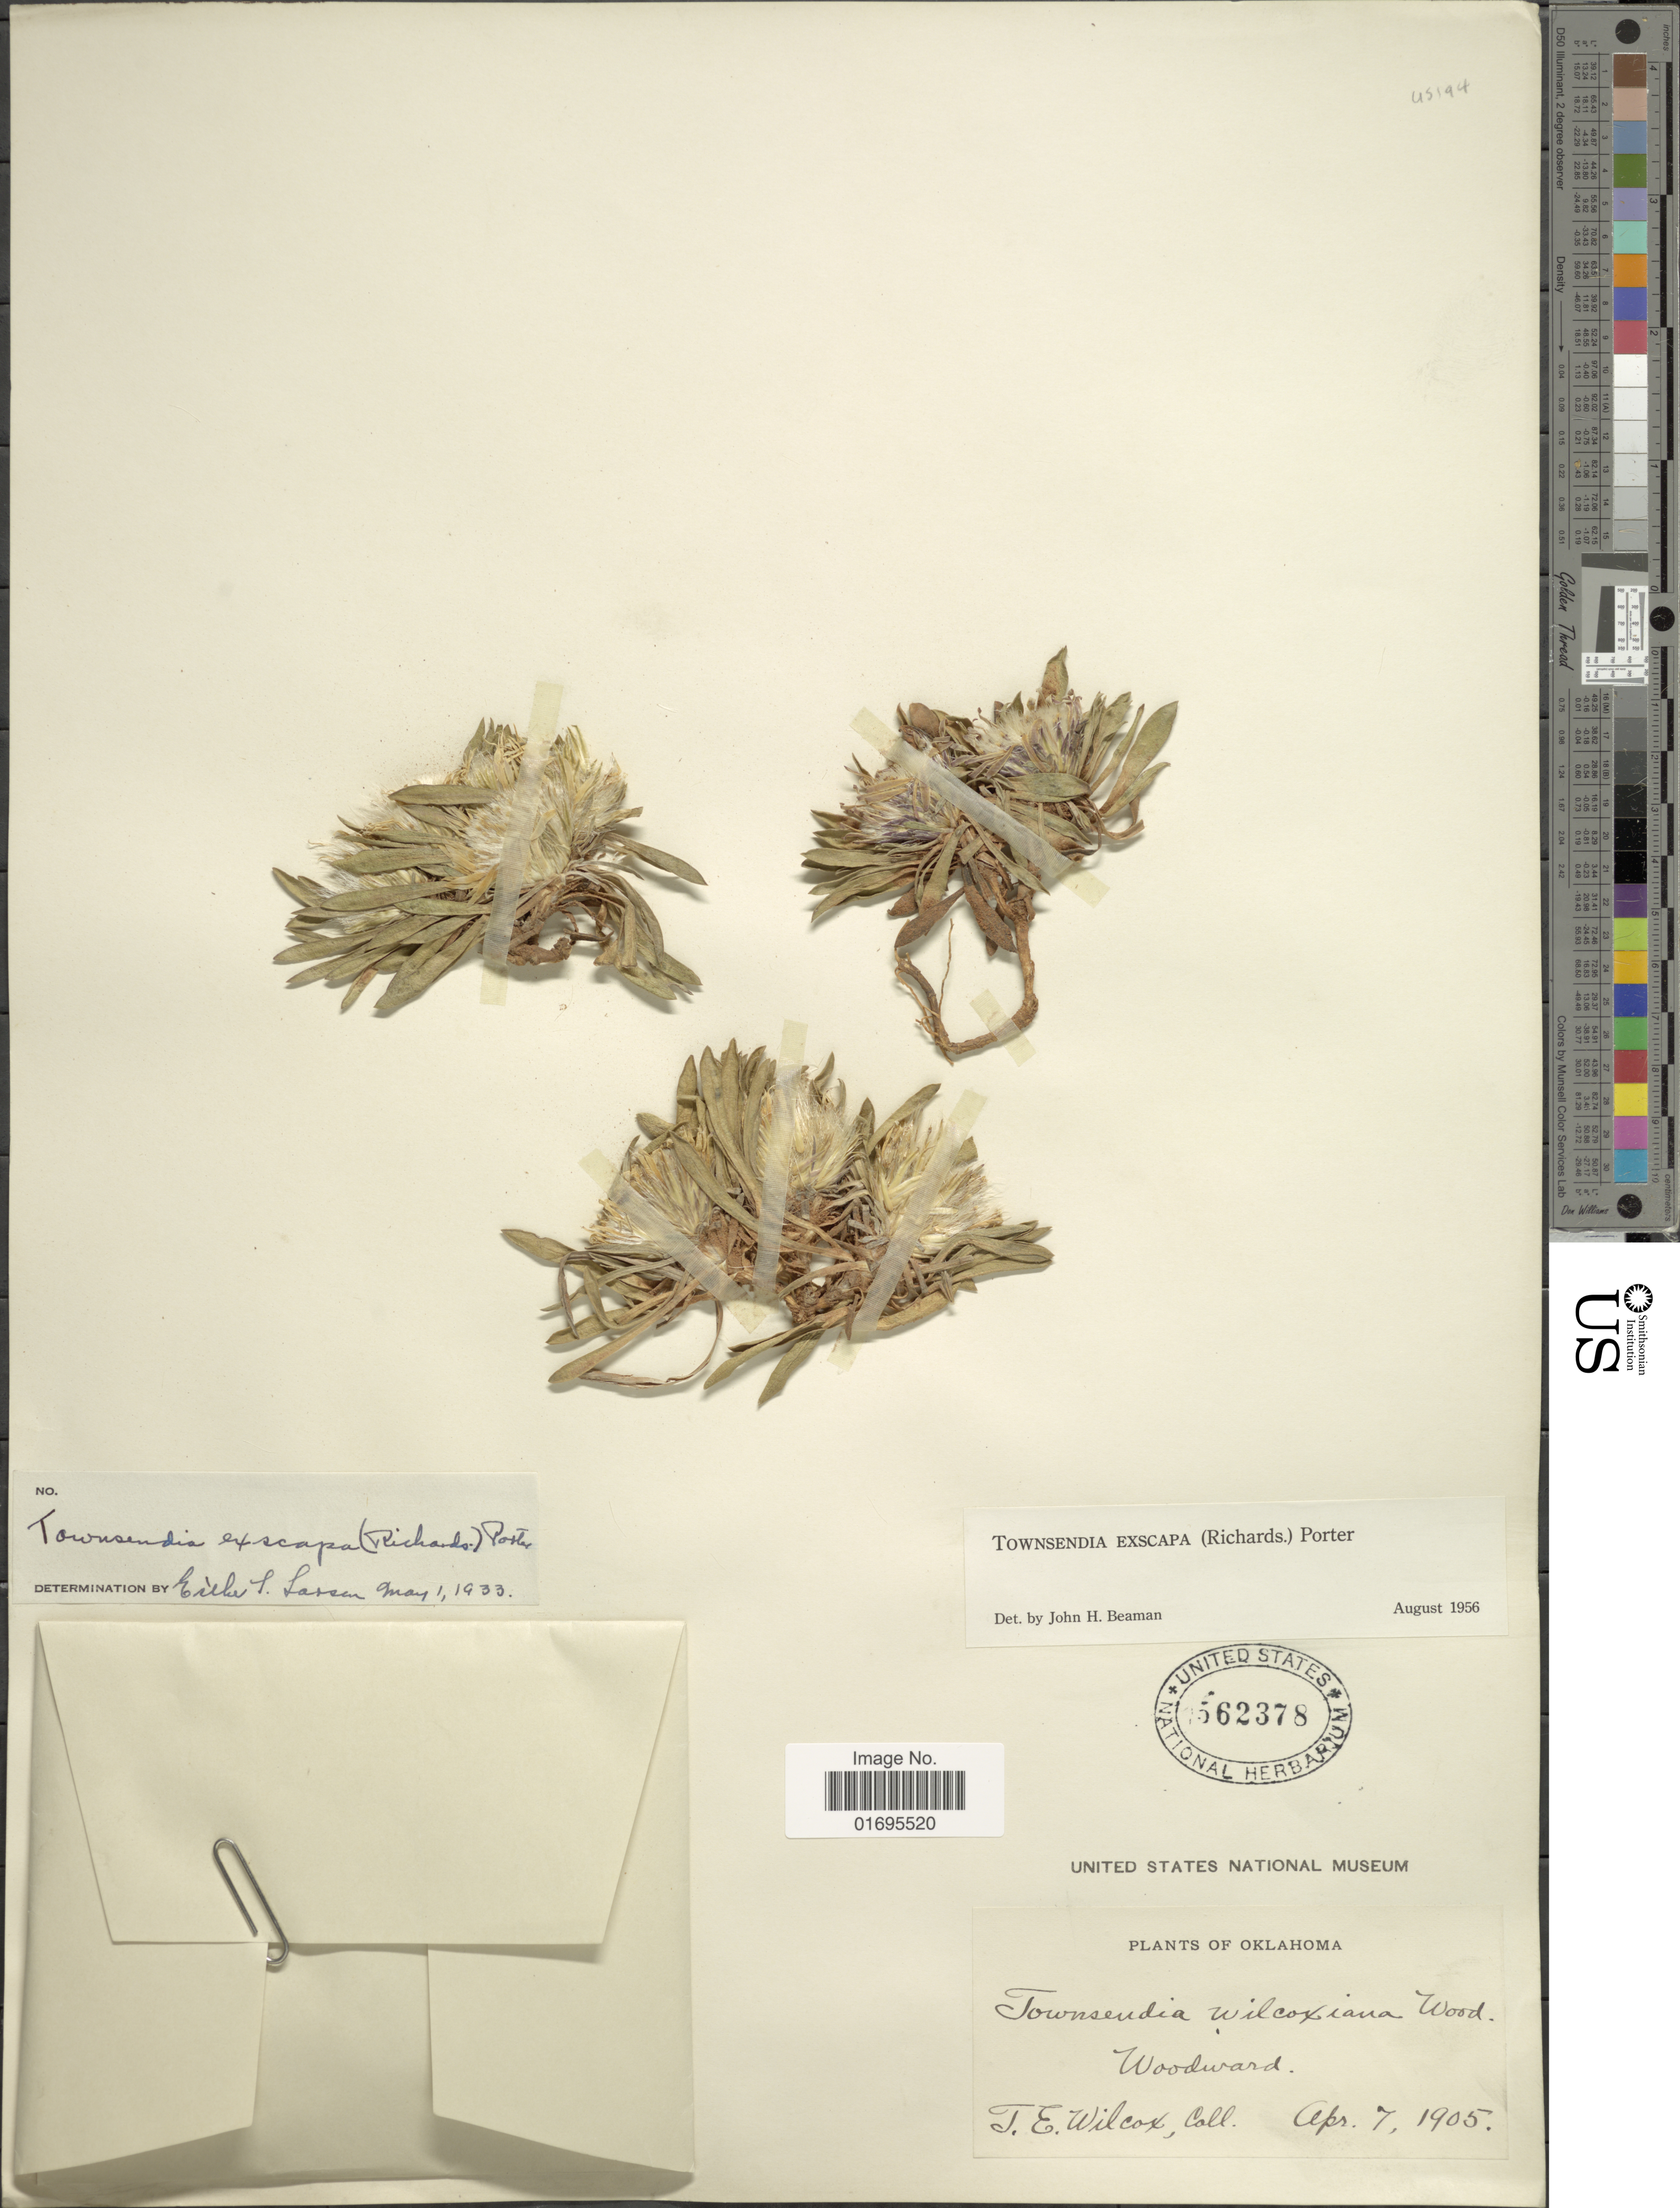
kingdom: Plantae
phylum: Tracheophyta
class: Magnoliopsida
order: Asterales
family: Asteraceae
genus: Townsendia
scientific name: Townsendia exscapa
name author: (Richardson) Porter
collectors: T. E. Wilcox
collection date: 1905-04-07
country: United States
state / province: Oklahoma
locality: Woodward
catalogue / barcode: US 562378